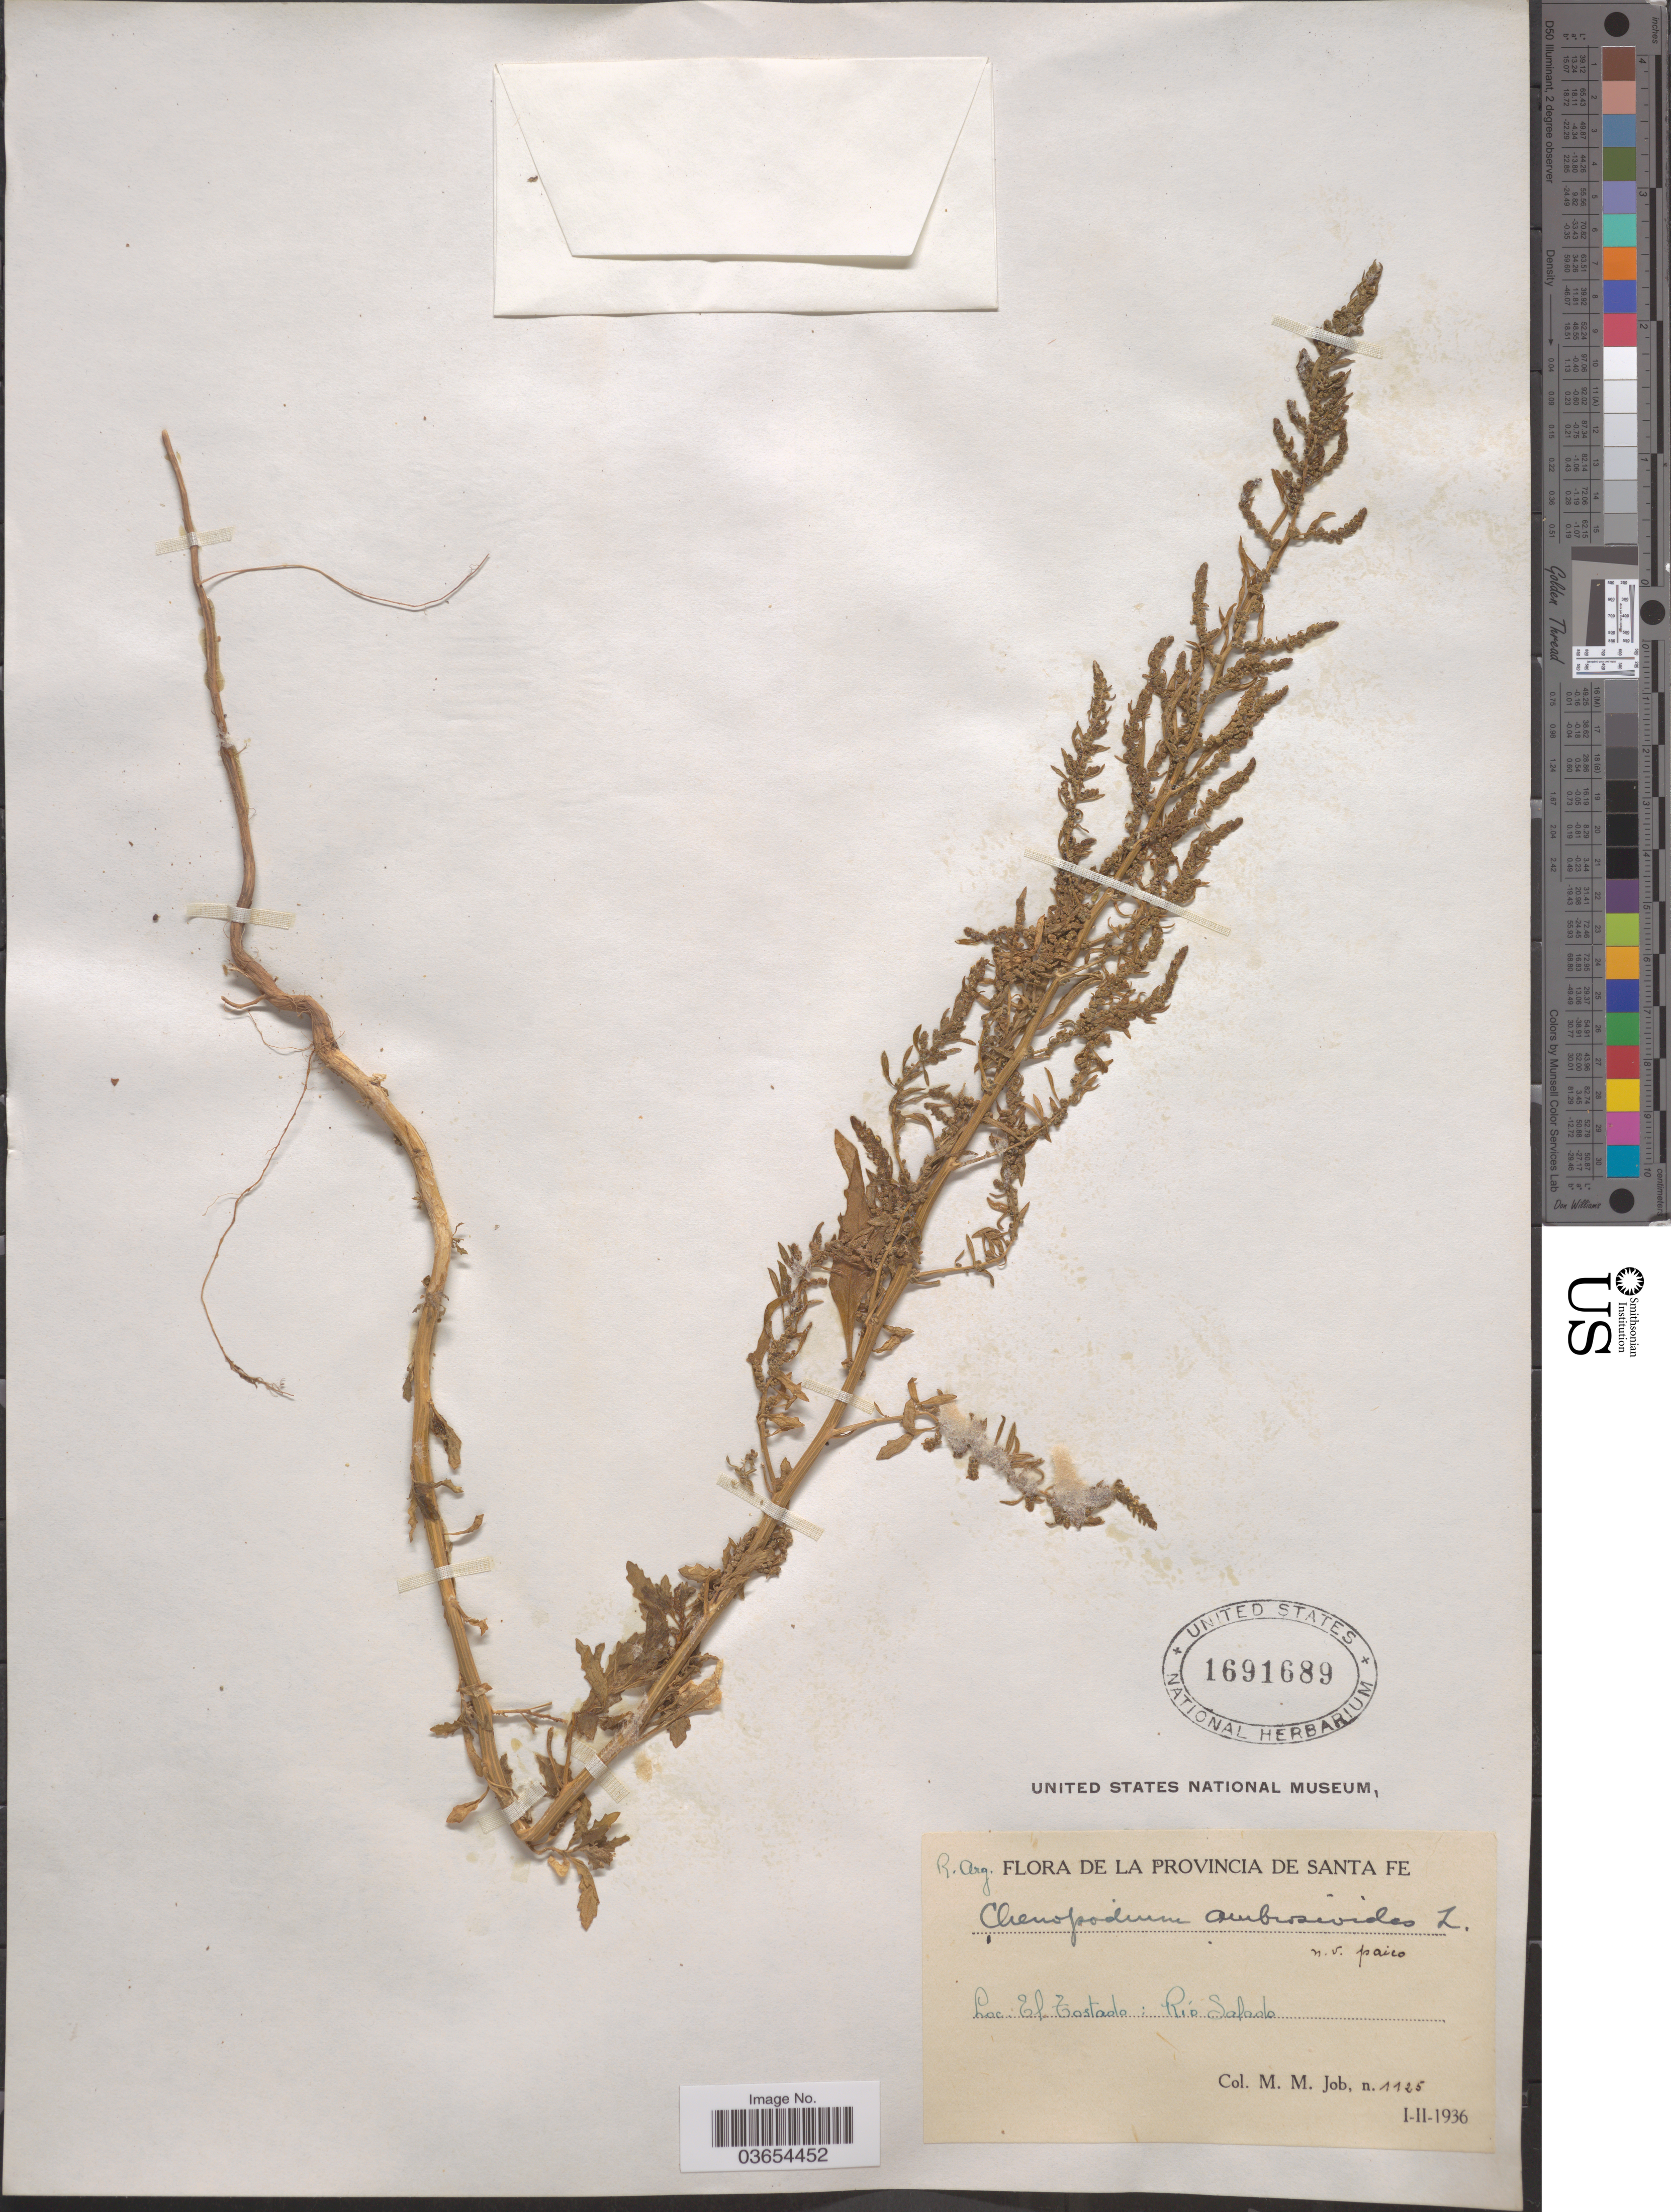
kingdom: Plantae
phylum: Tracheophyta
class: Magnoliopsida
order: Caryophyllales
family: Amaranthaceae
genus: Chenopodium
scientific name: Chenopodium ambrosioides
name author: L.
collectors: M. Job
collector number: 1125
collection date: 1936-01/1936-02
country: Argentina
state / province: Santa Fe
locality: El Tostado: Río Salado.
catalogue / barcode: US 1691689